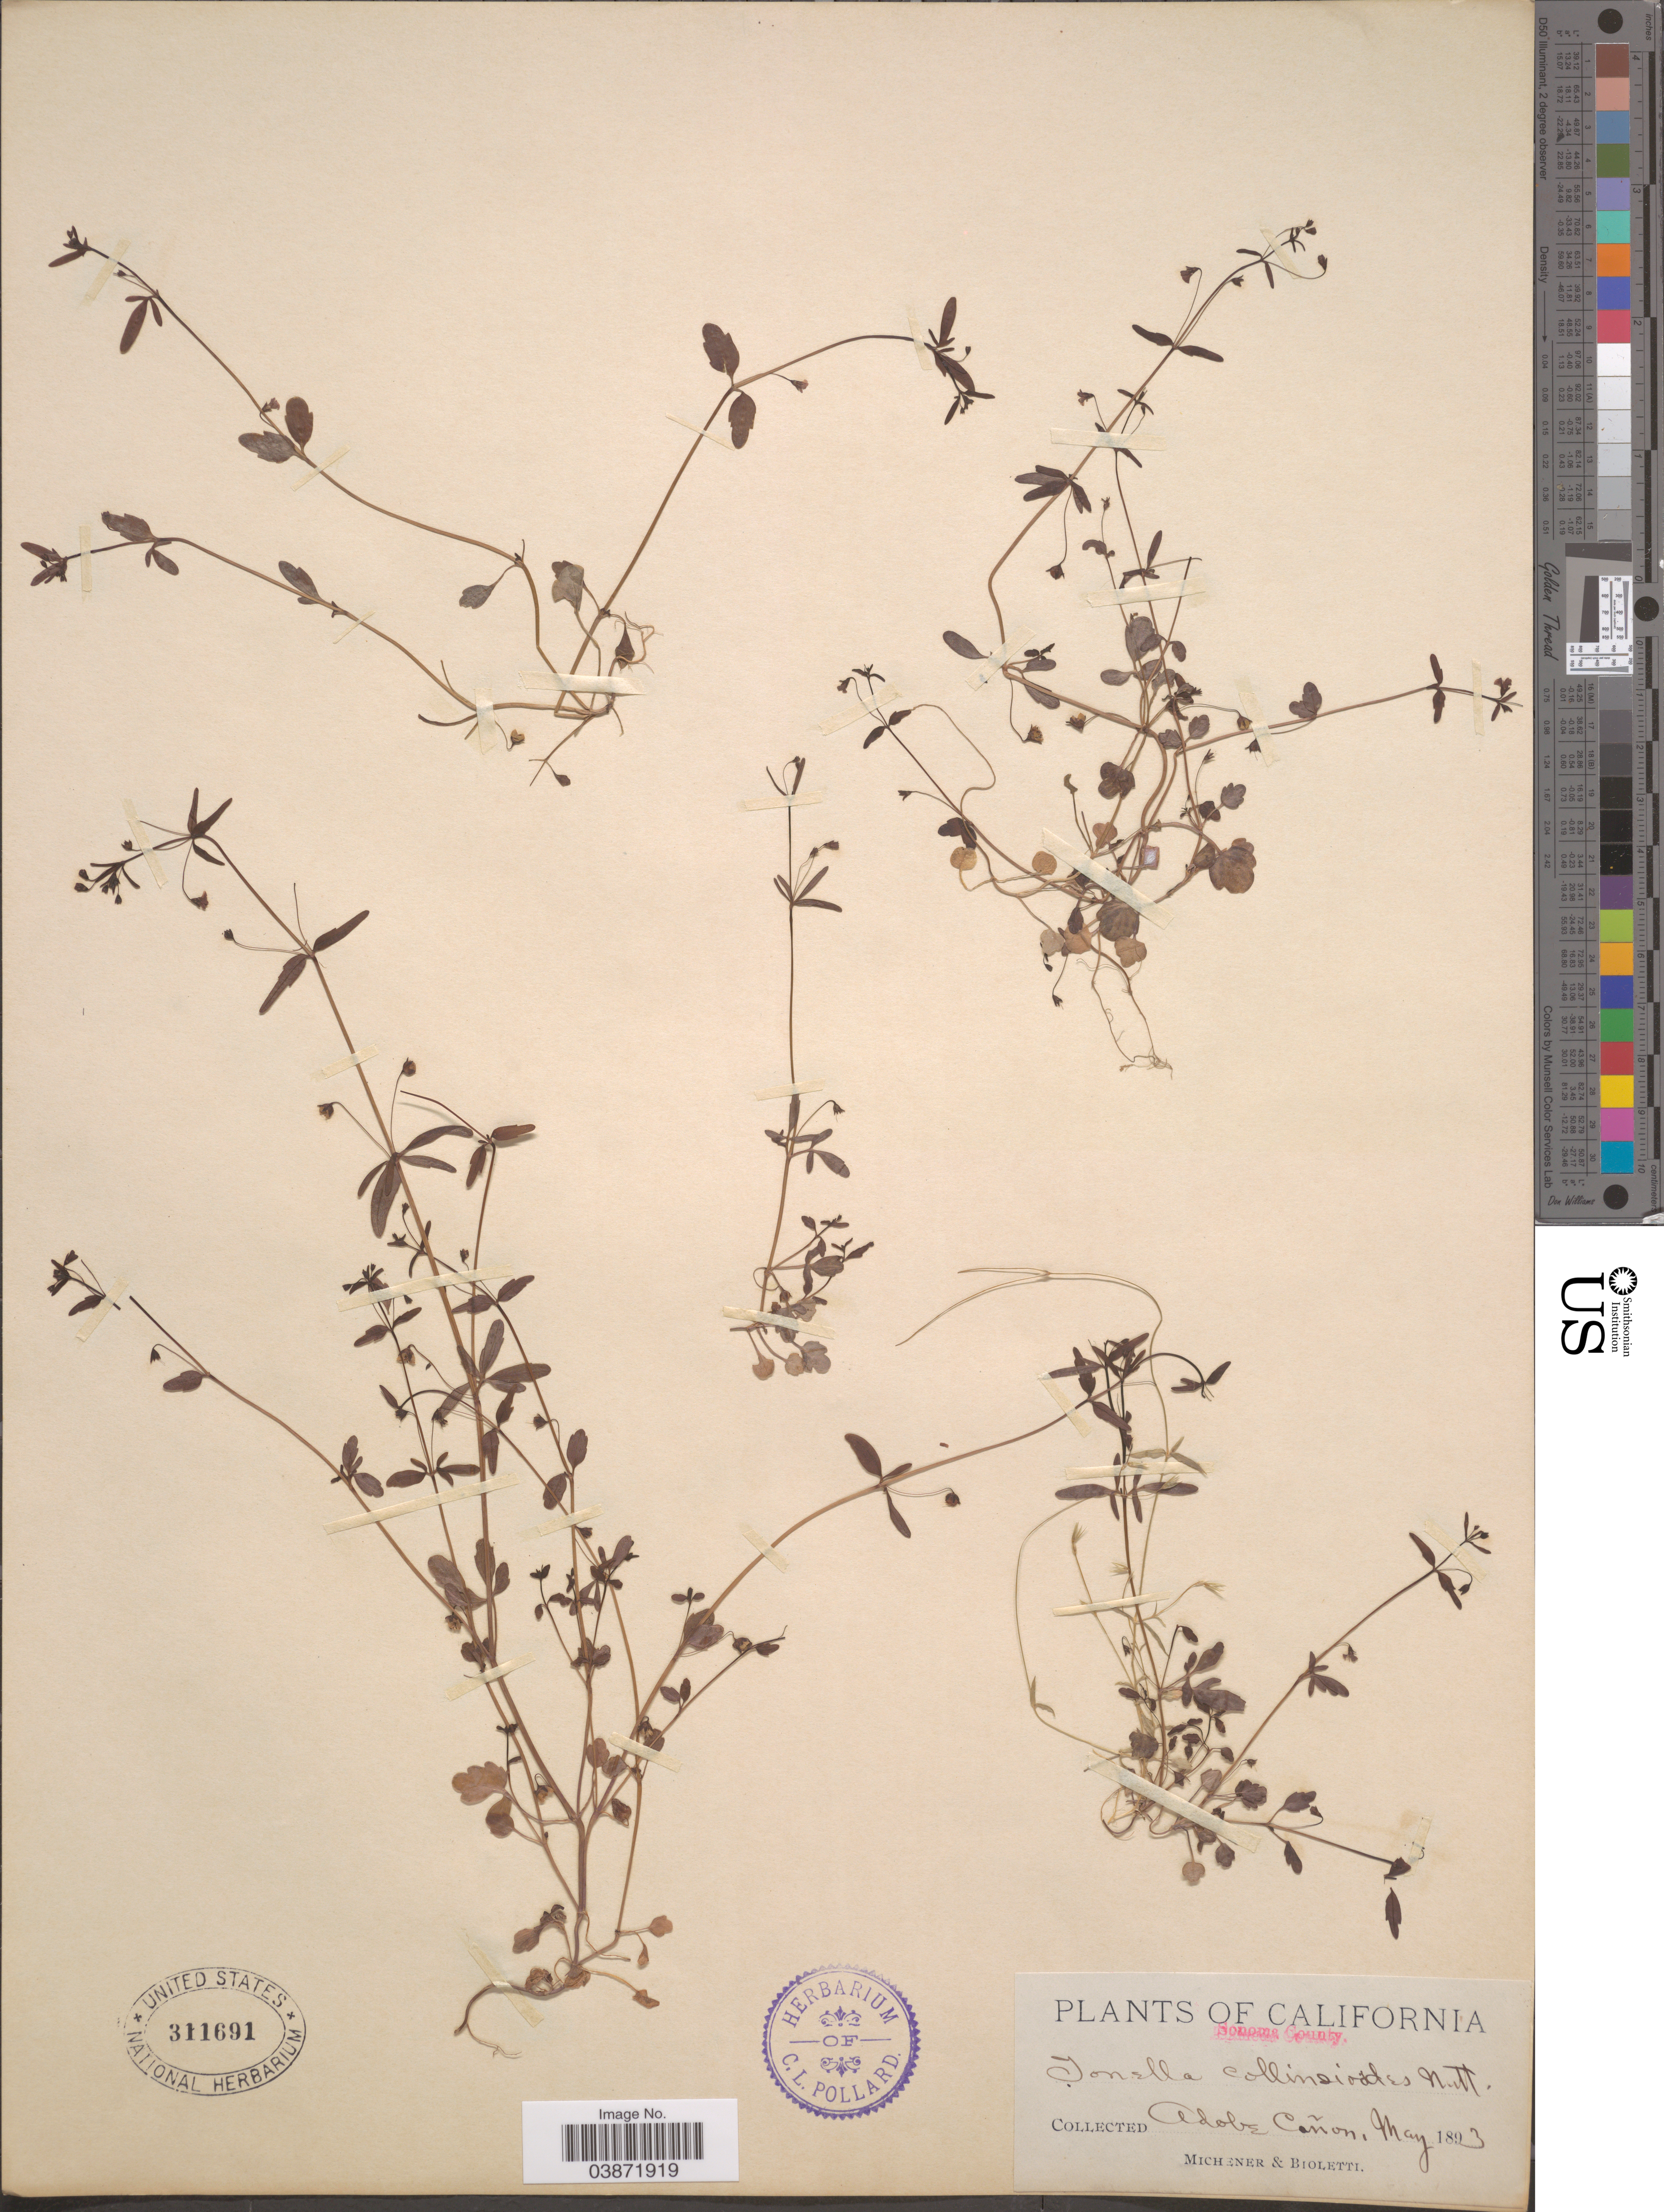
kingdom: Plantae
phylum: Tracheophyta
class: Magnoliopsida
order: Lamiales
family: Plantaginaceae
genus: Tonella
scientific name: Tonella collinsioides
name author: Nutt. ex A. Gray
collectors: -. Michener & -- Bioletti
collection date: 1893-05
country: United States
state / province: California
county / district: Sonoma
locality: Sonoma County. Adobe Cañon.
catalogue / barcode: US 311691